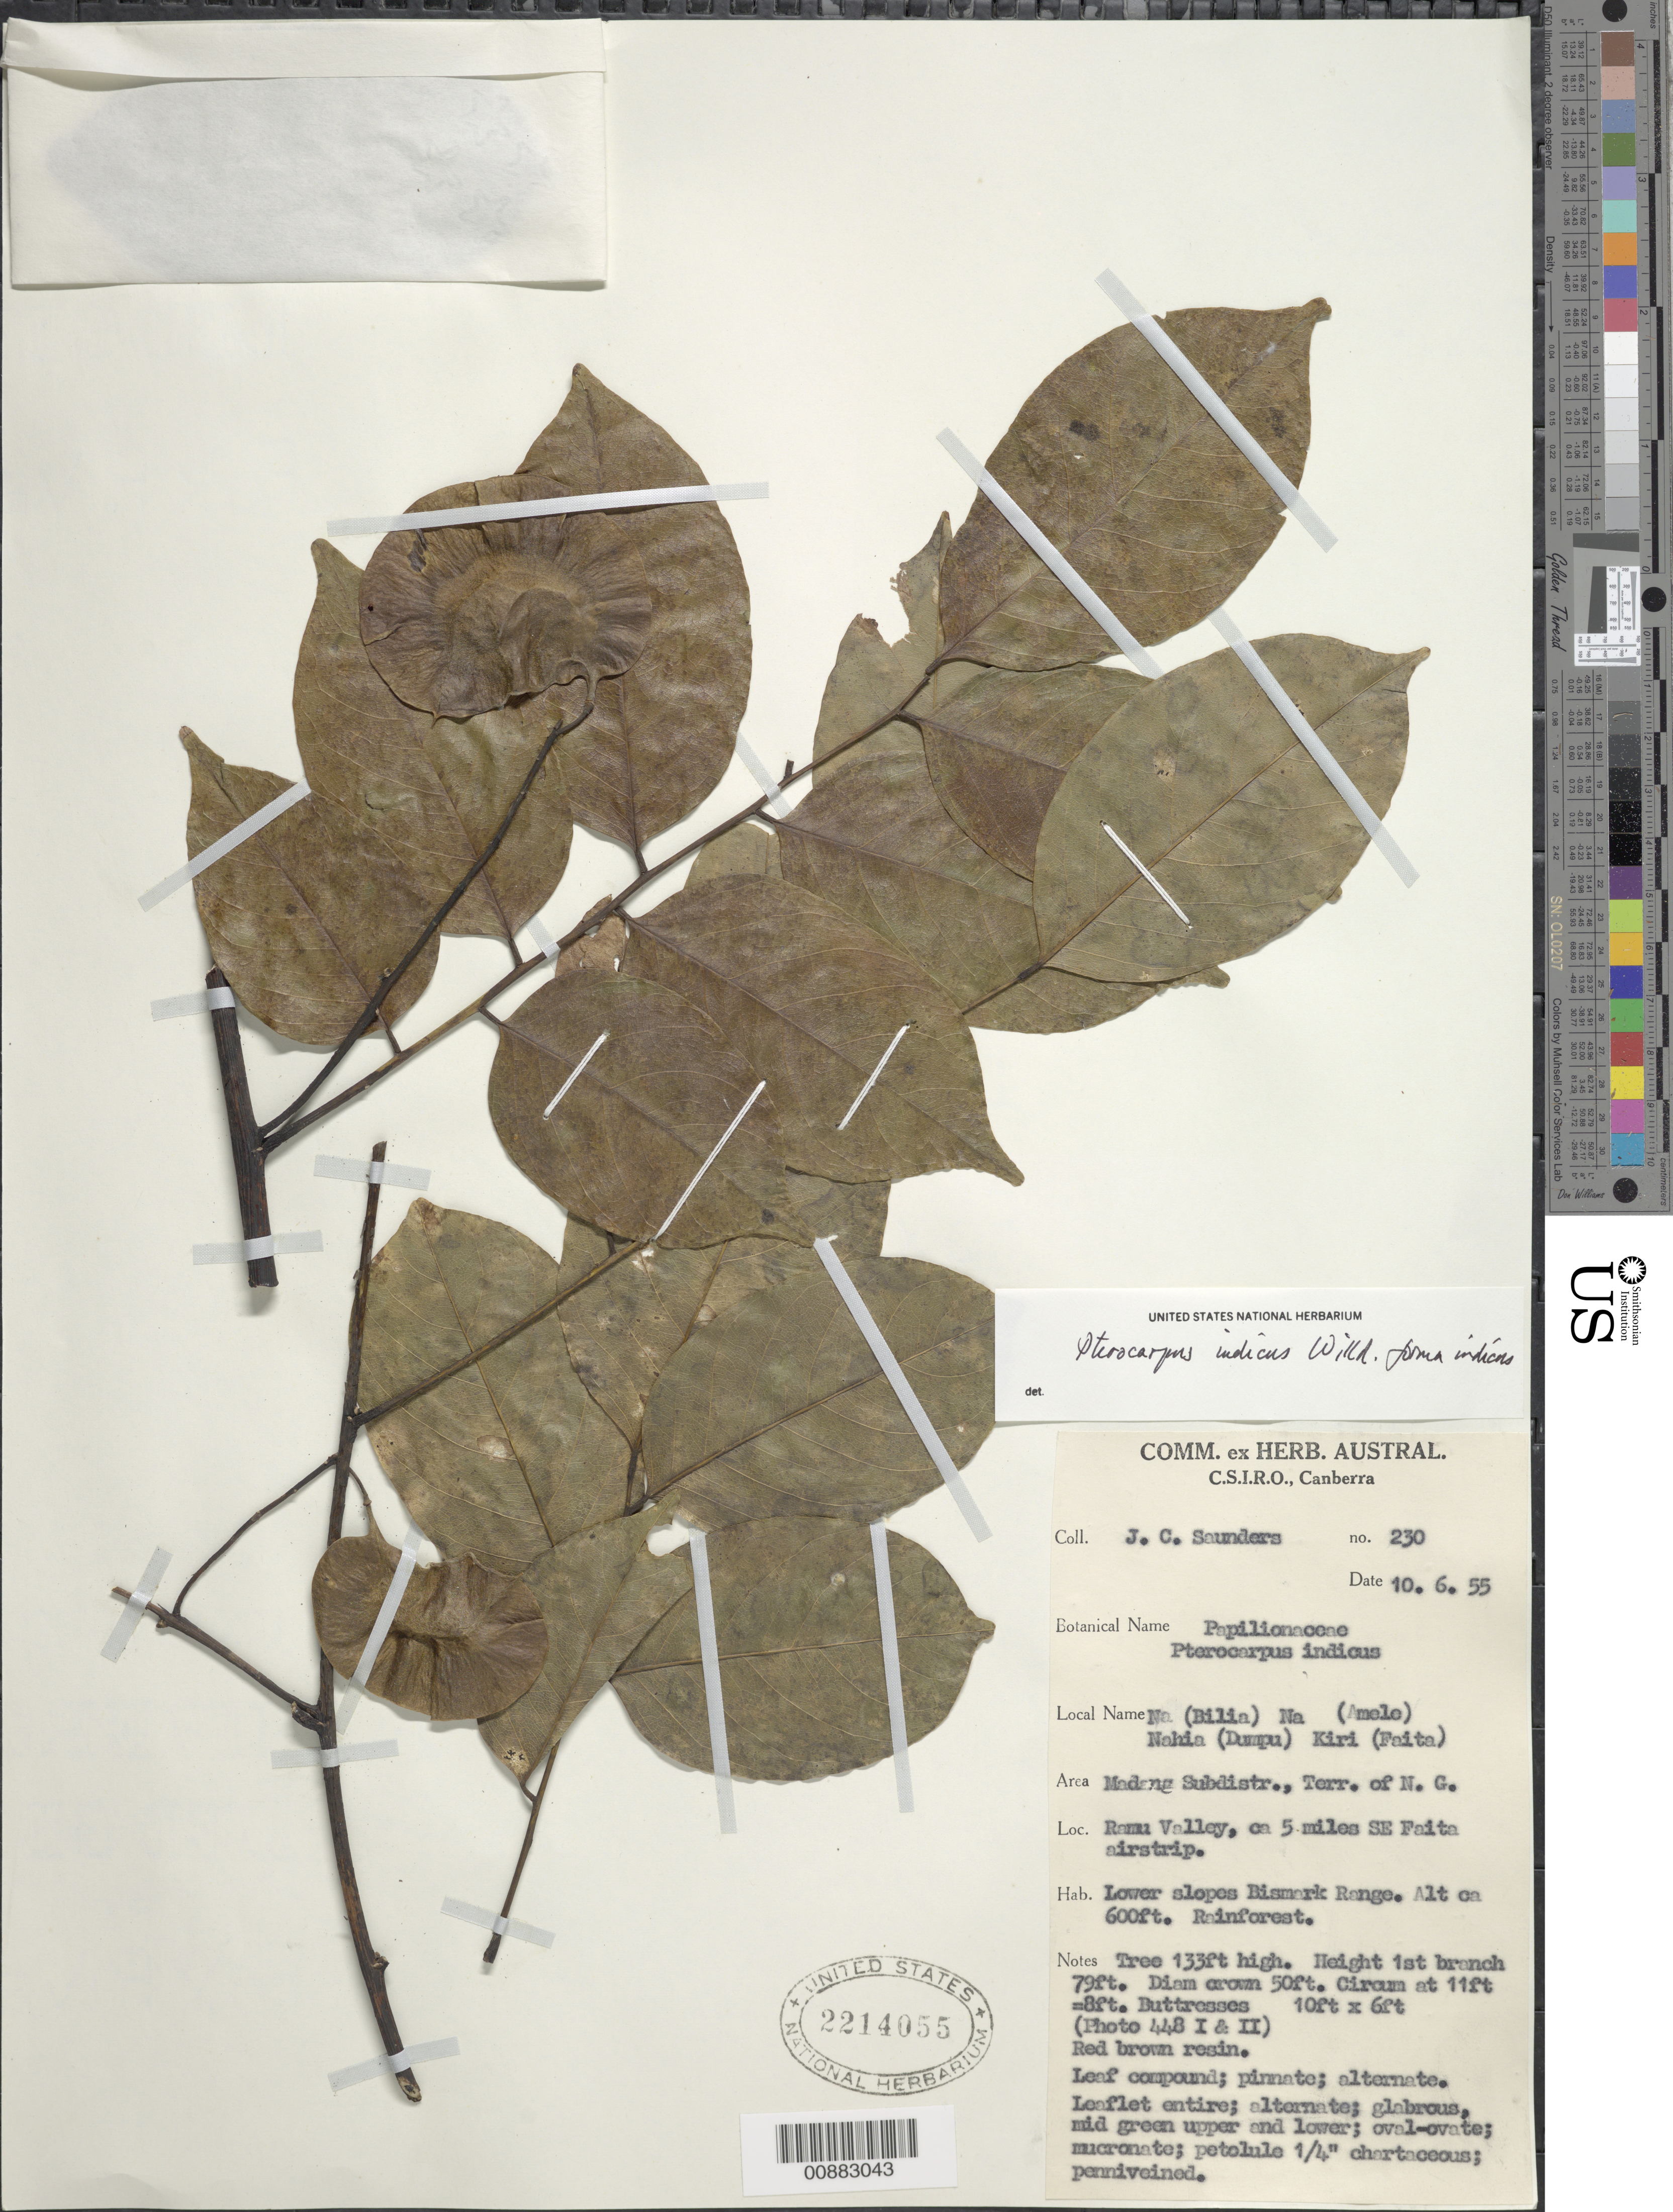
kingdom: Plantae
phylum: Tracheophyta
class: Magnoliopsida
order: Fabales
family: Fabaceae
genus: Pterocarpus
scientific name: Pterocarpus indicus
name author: Willd.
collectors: J. C. Saunders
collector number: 230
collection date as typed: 10 Jun 1955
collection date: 1955-06-10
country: Australia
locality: Ramu valley, ca 5 miles SE Faita airstrip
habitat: Lower slopes Bismark Range. Rainforest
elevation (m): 183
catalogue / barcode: US 2214055